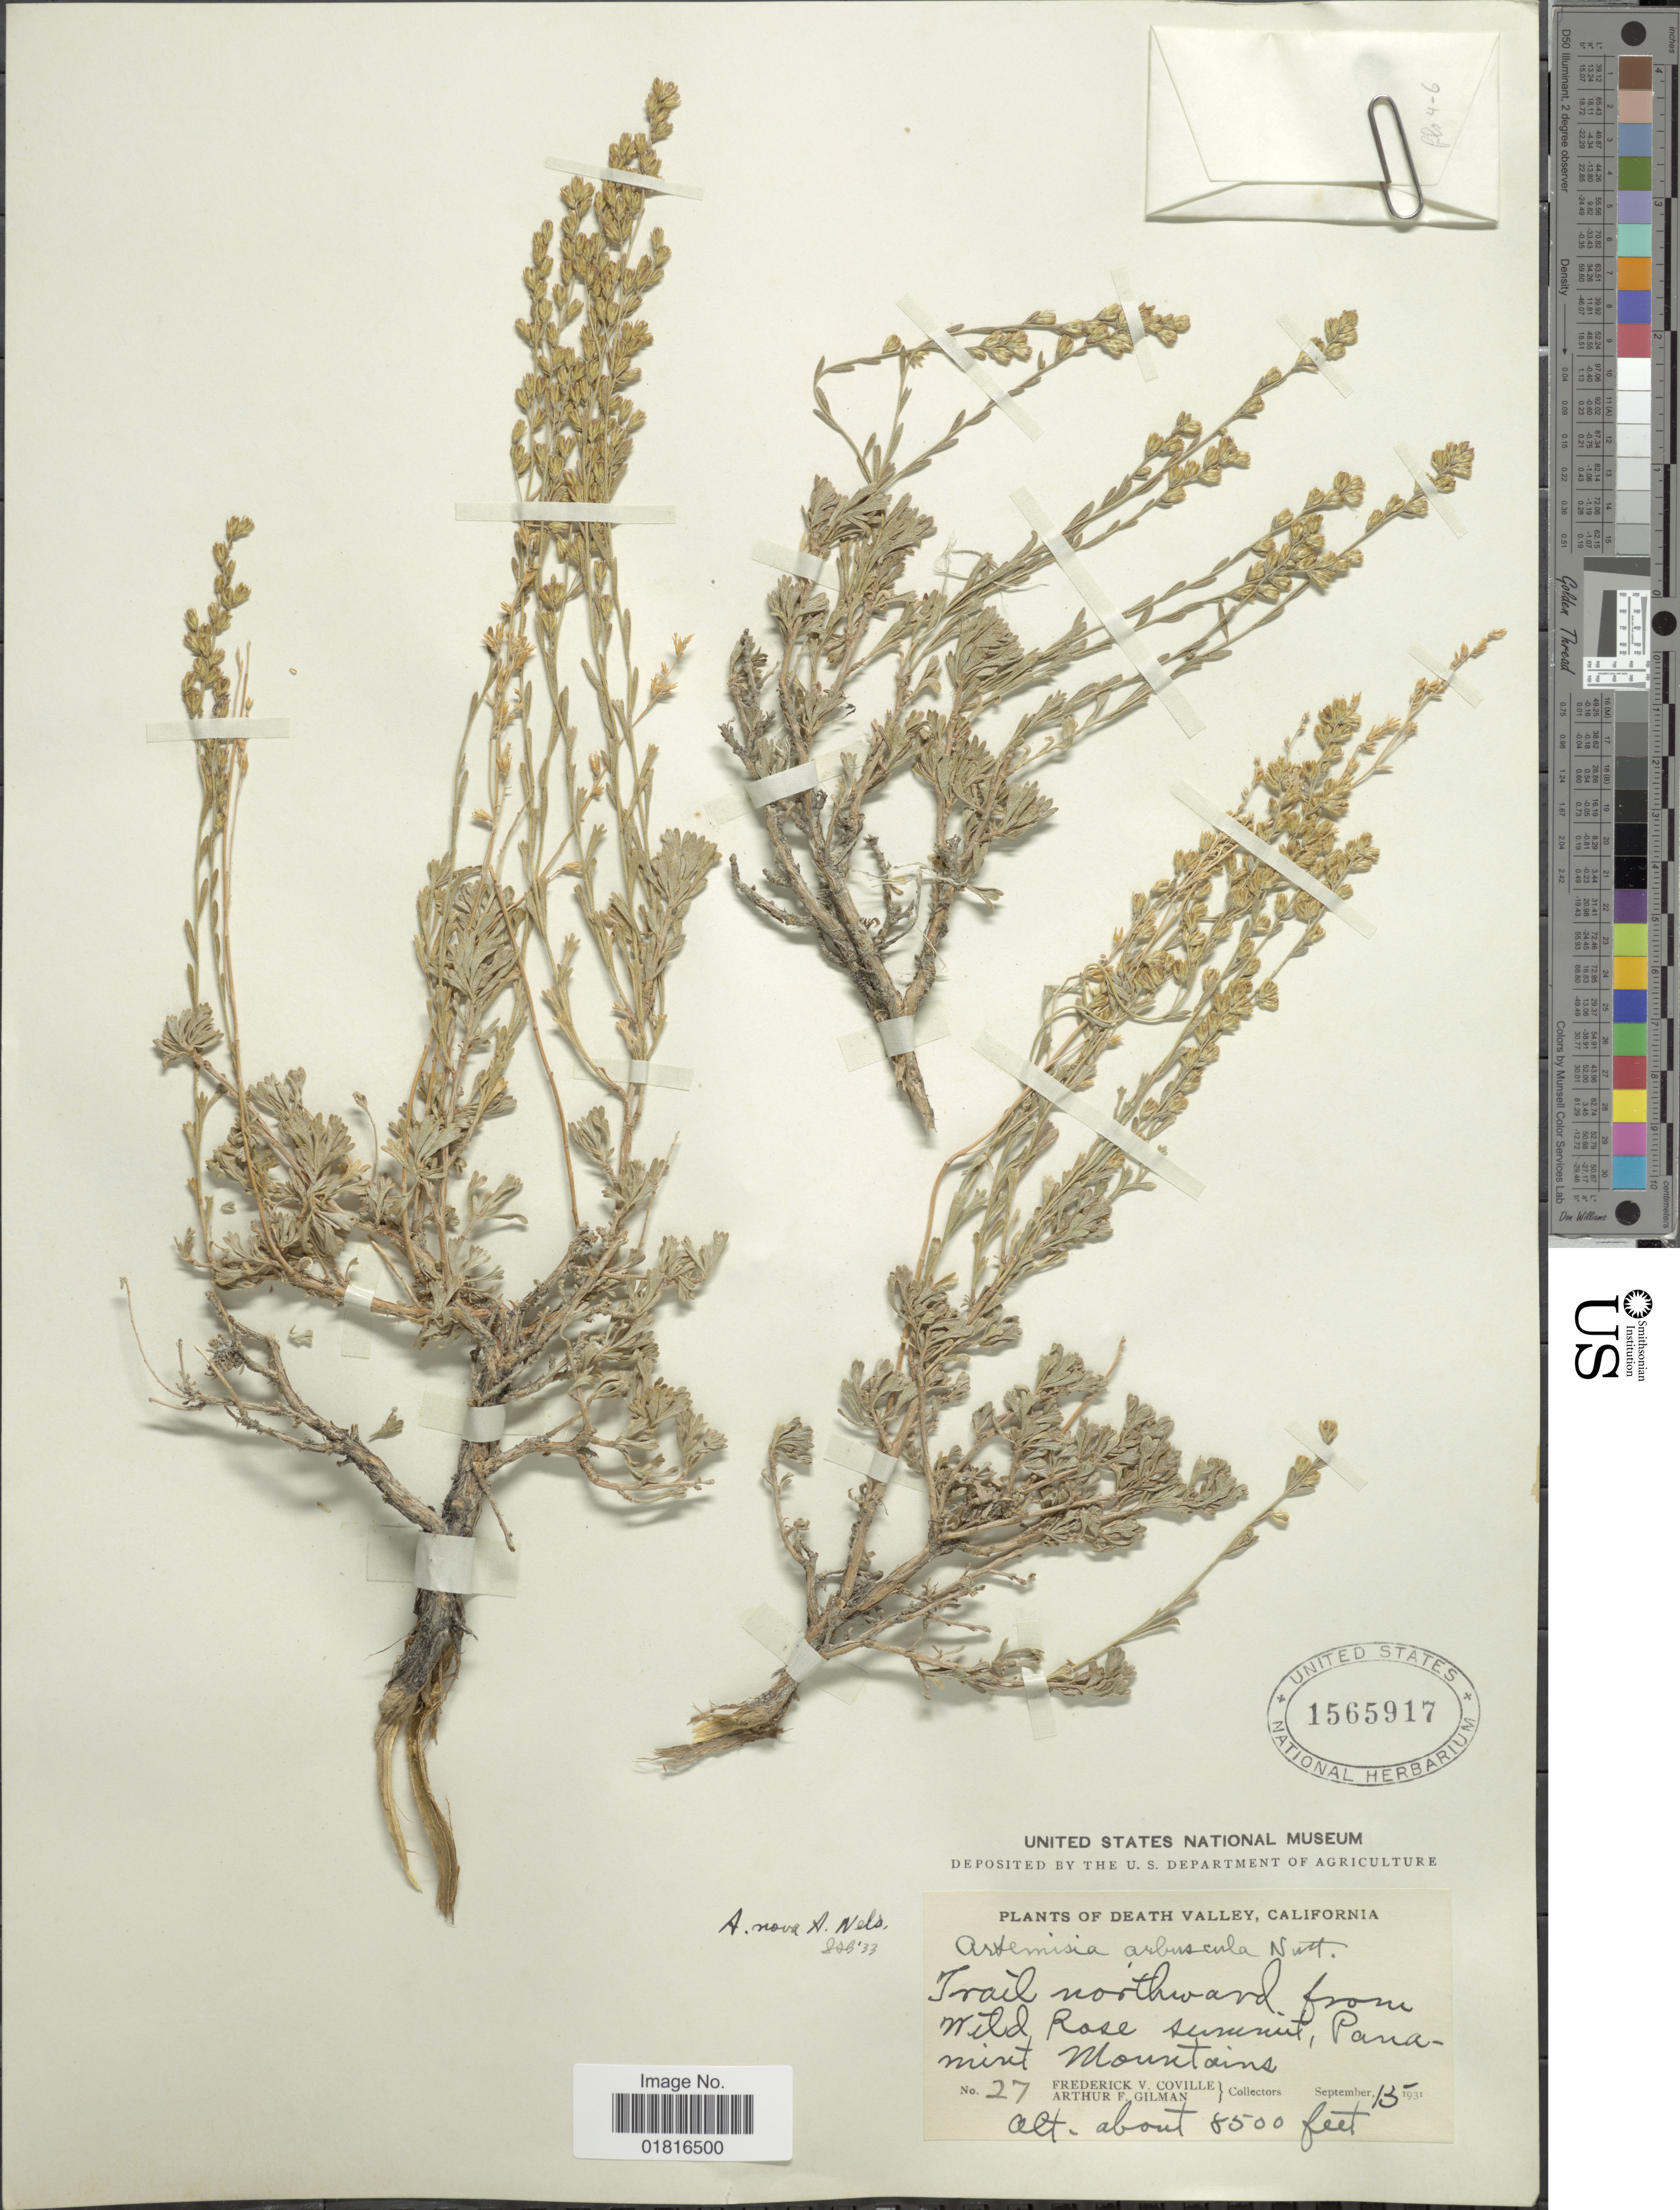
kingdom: Plantae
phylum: Tracheophyta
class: Magnoliopsida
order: Asterales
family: Asteraceae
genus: Artemisia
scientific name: Artemisia nova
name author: A. Nelson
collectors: F. V. Coville & A. Gilman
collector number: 27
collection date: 1931-09-15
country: United States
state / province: California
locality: Death Valley, Trail northward from Wild Rose summit, Panamint Mountains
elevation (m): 2591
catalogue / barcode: US 1565917